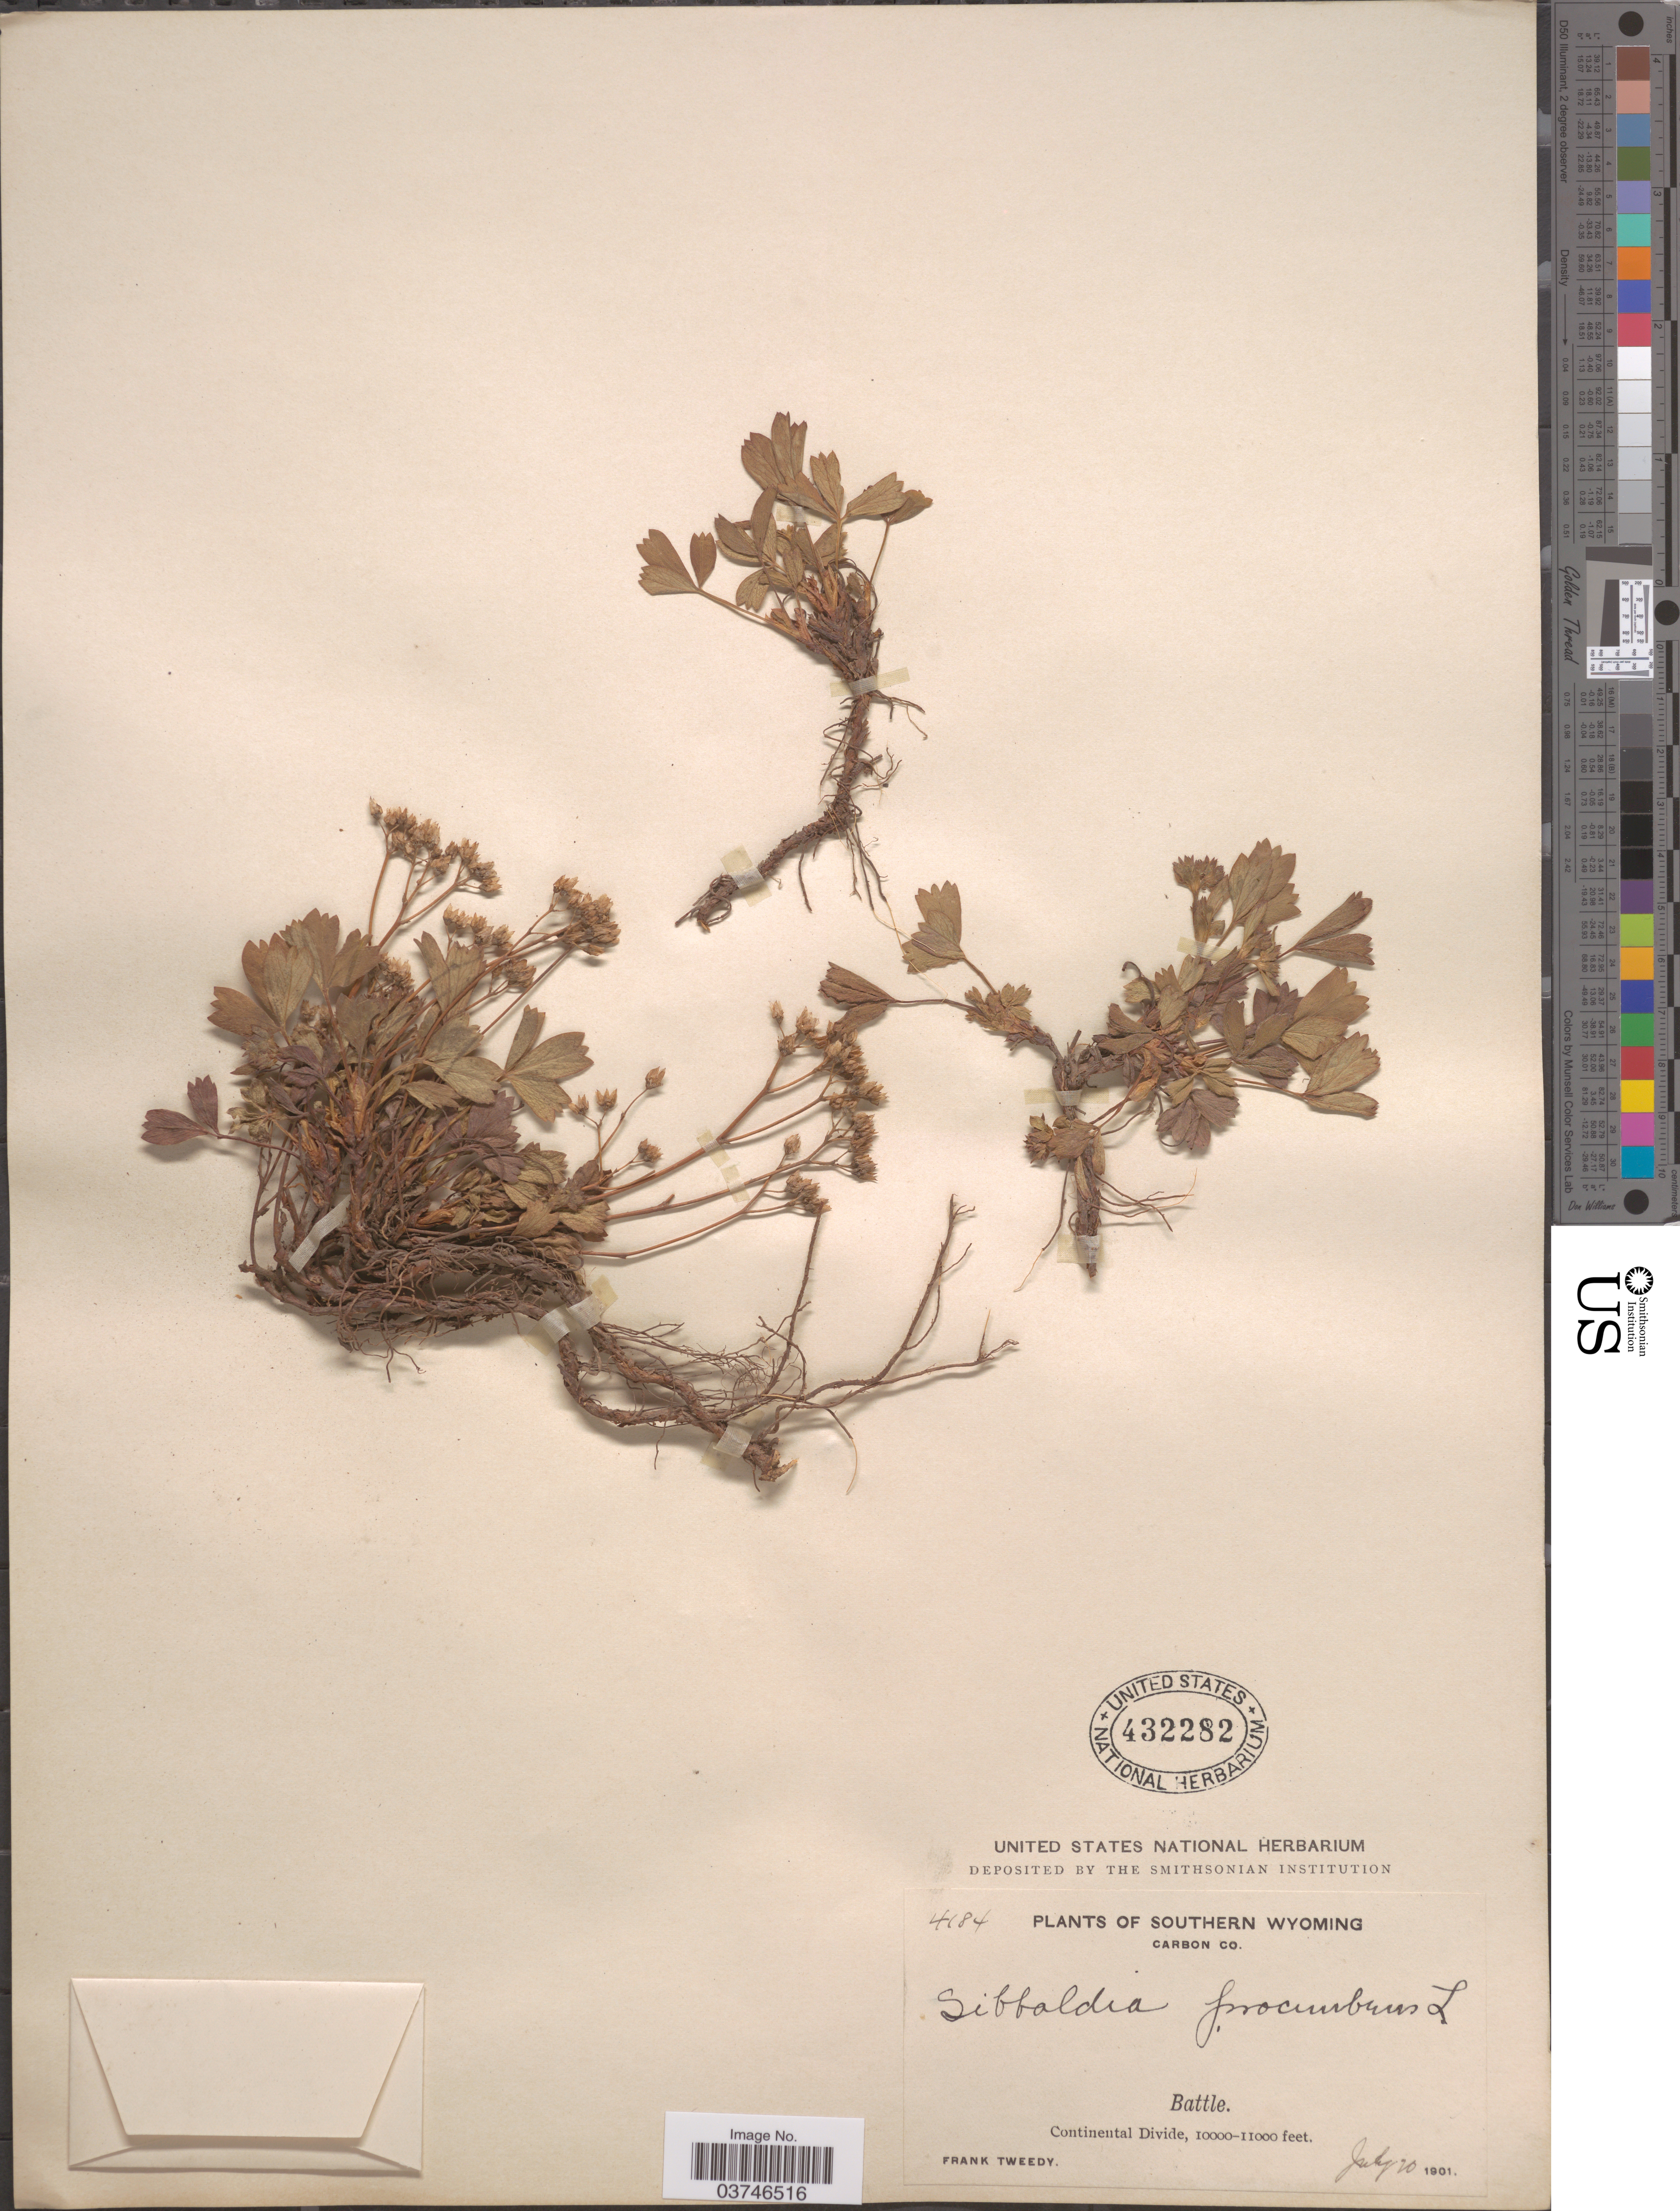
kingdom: Plantae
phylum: Tracheophyta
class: Magnoliopsida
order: Rosales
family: Rosaceae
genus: Sibbaldia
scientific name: Sibbaldia procumbens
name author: L.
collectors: F. Tweedy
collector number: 4184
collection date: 1901-07-20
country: United States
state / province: Wyoming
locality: Southern Wyoming. Carbon Co. Battle. Continental Divide.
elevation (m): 3048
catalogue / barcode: US 432282